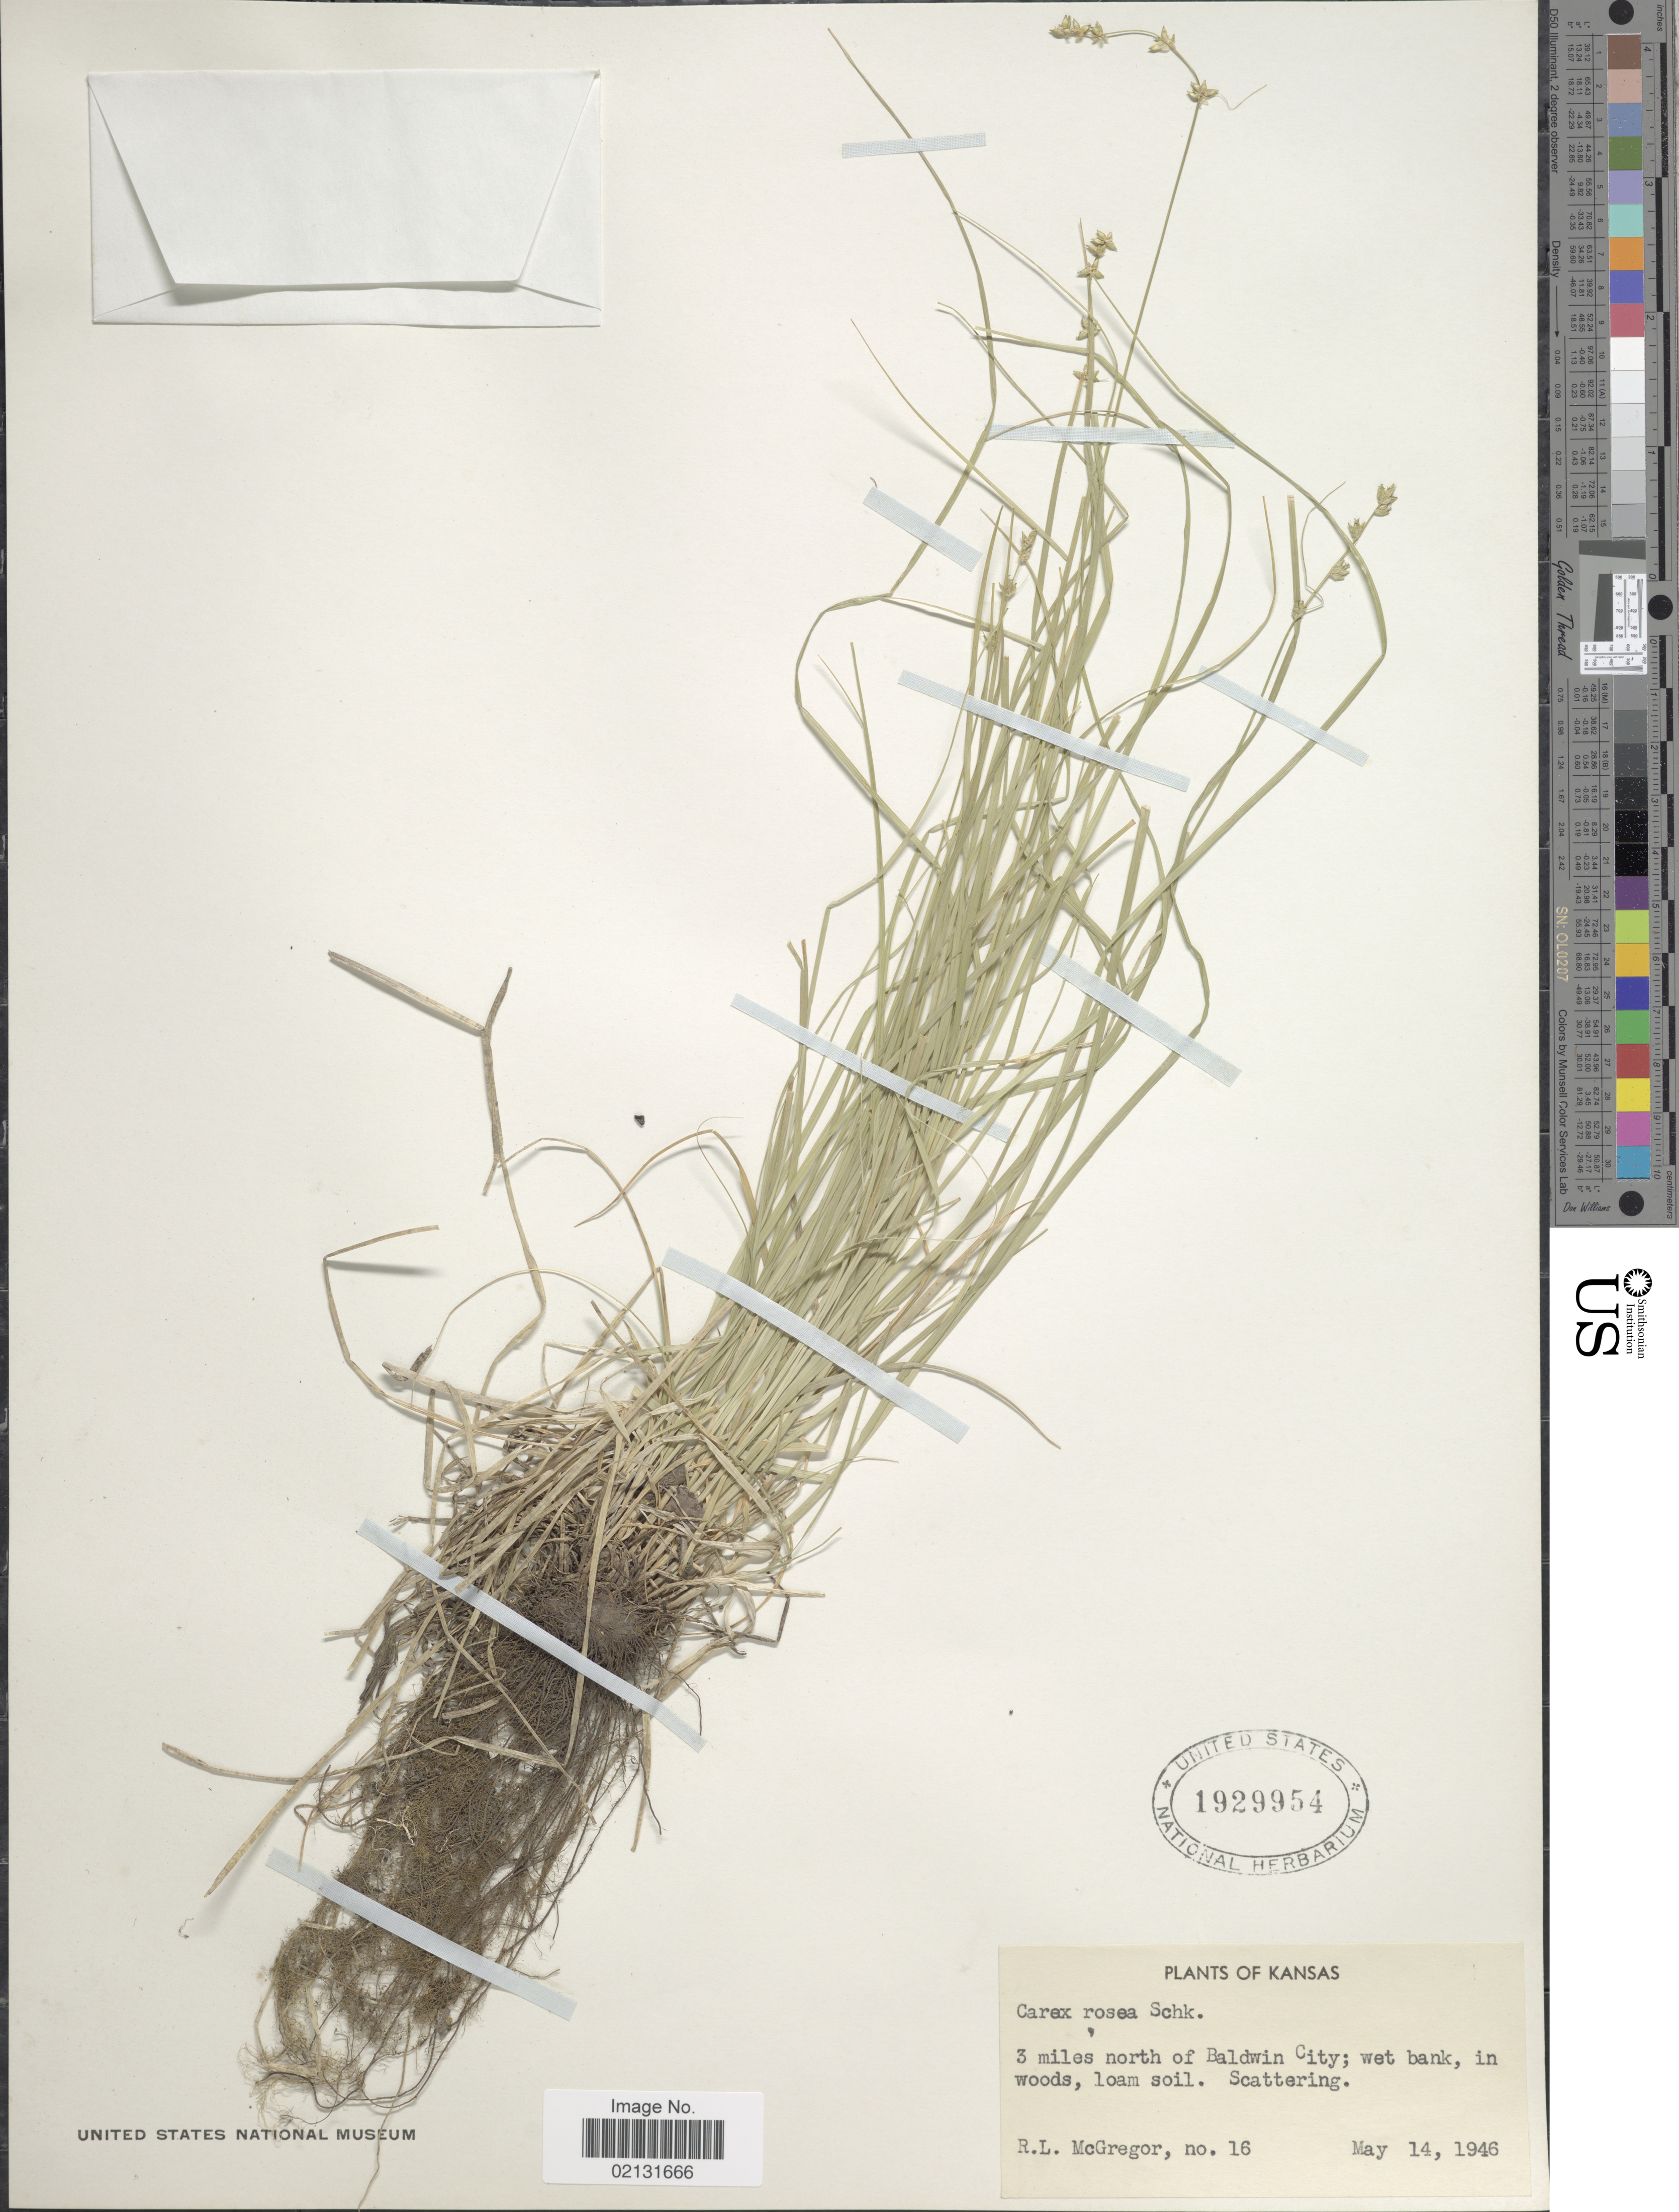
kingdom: Plantae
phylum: Tracheophyta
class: Liliopsida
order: Poales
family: Cyperaceae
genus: Carex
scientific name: Carex rosea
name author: Willd.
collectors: R. McGregor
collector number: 16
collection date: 1946-05-14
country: United States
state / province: Kansas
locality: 3 miles north of Baldwin City; wet bank, in woods.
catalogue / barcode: US 1929954